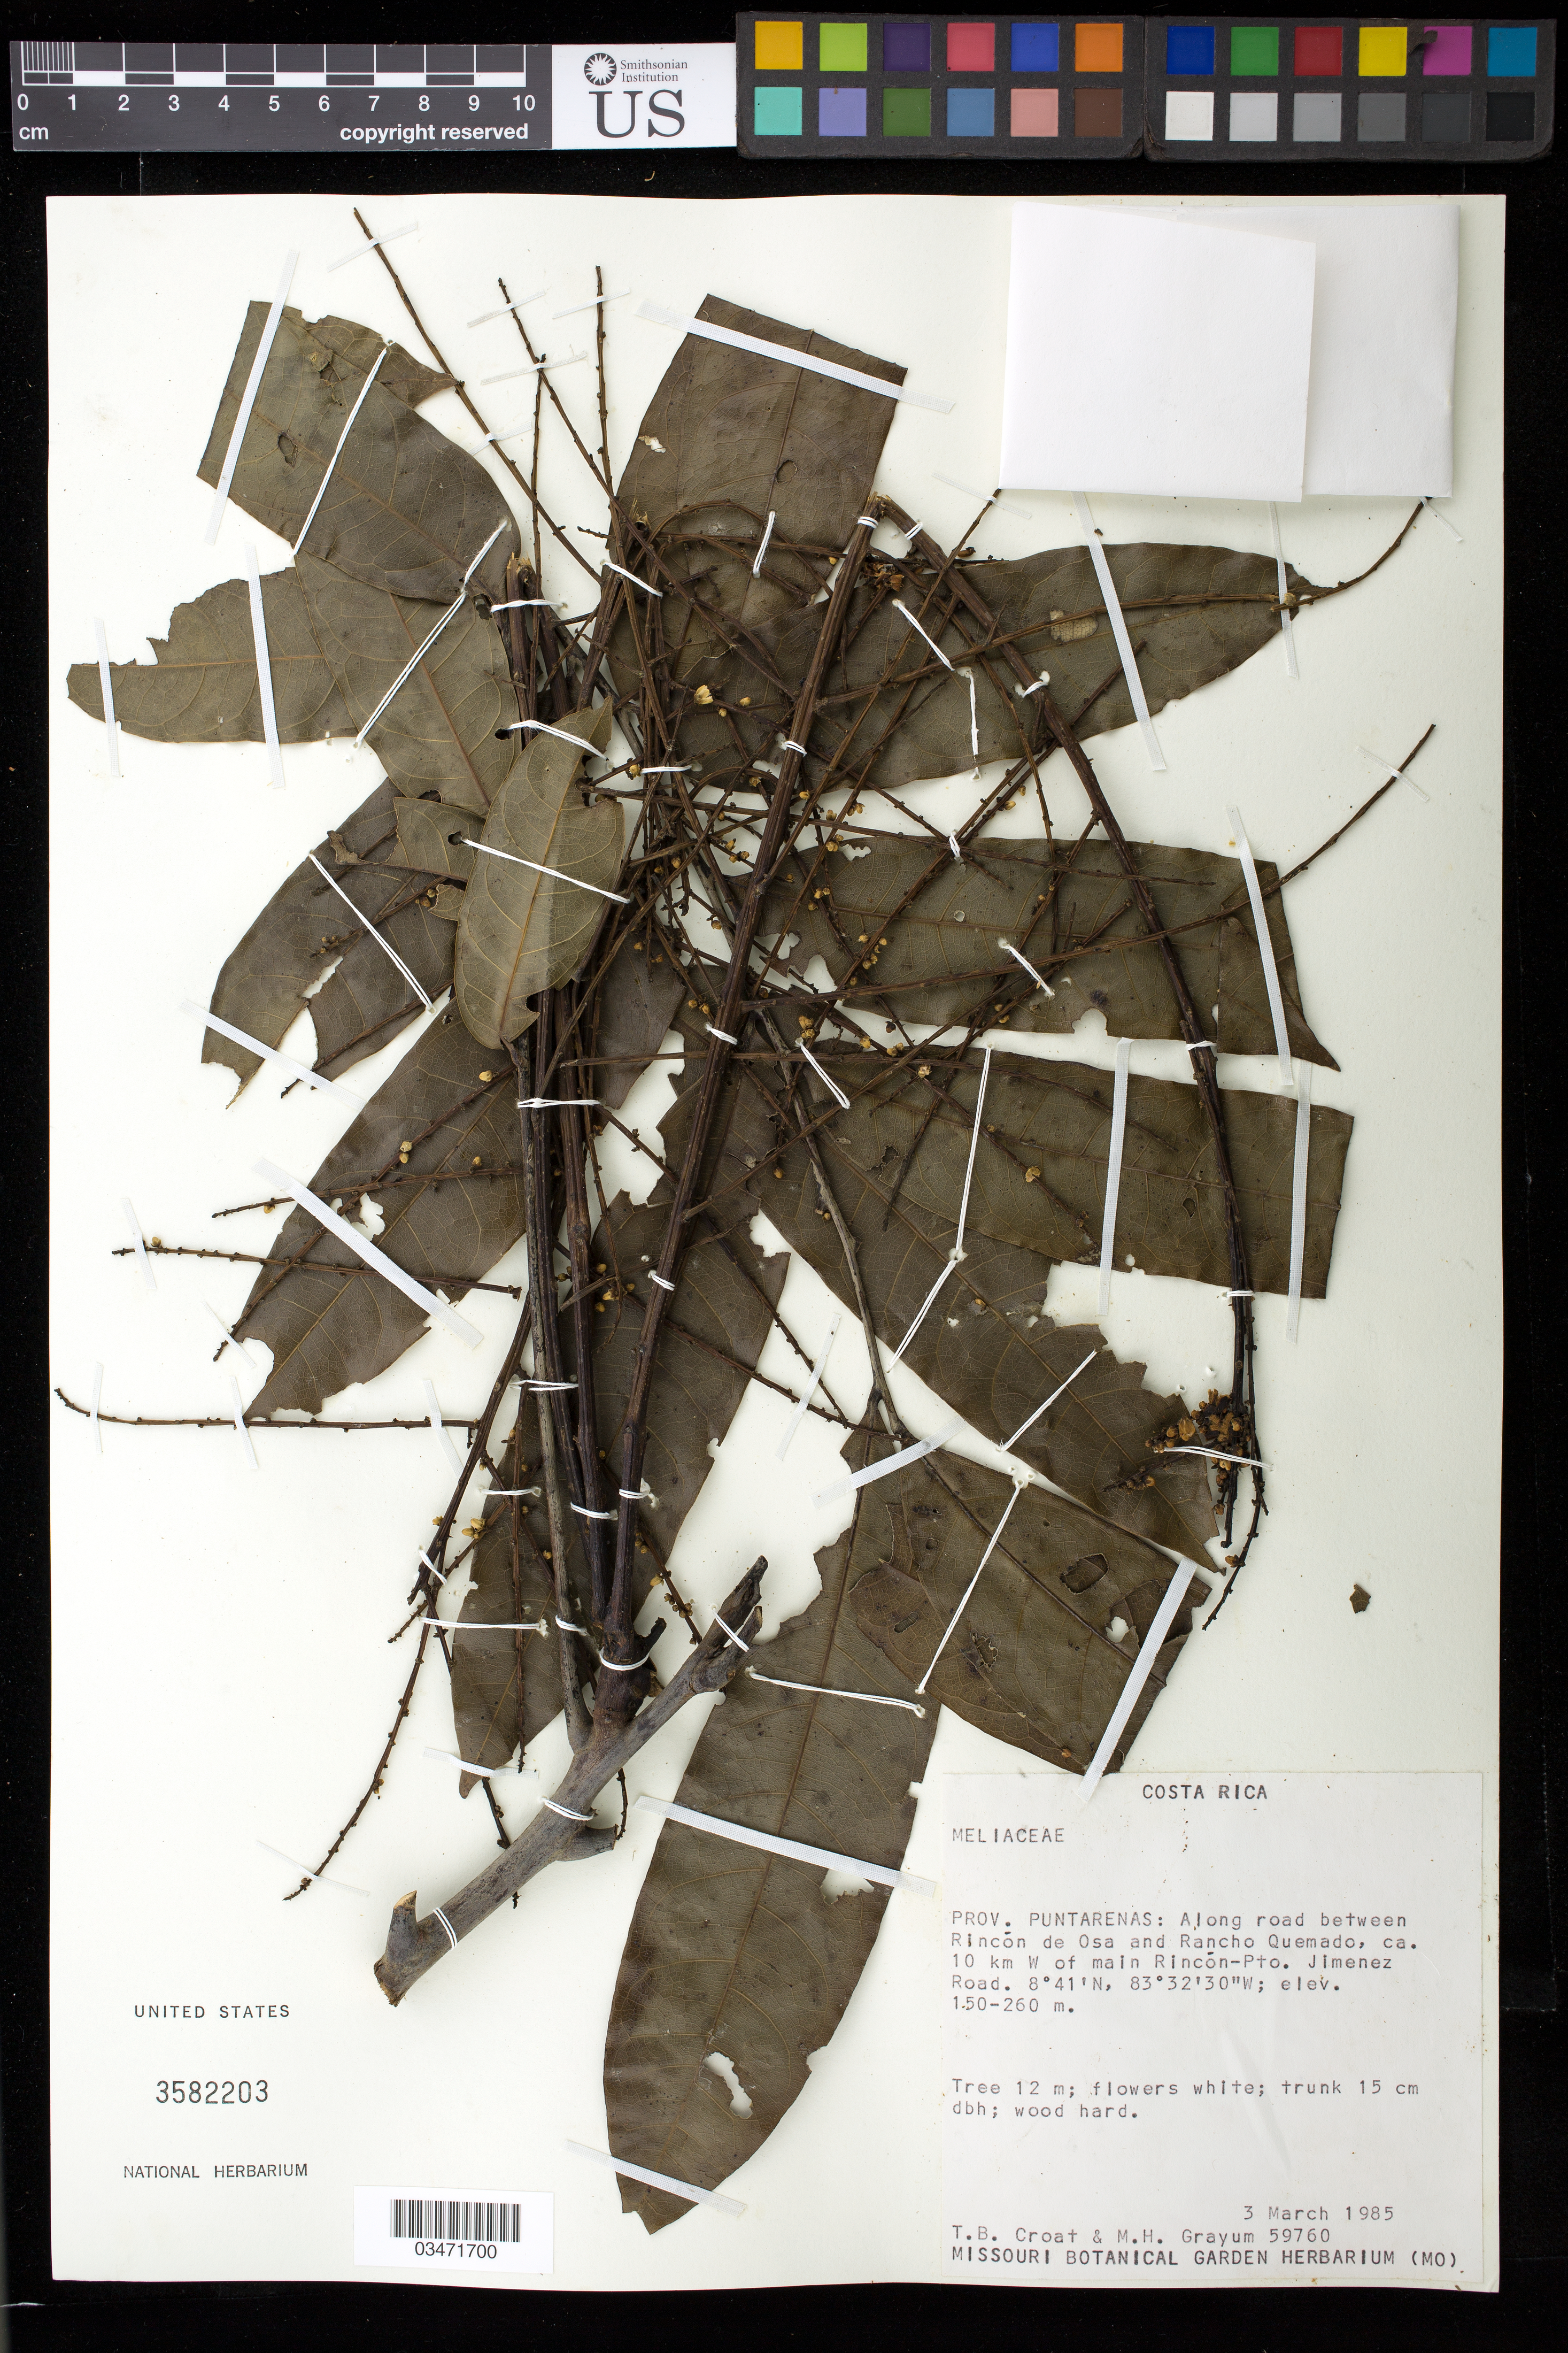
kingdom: Plantae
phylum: Tracheophyta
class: Magnoliopsida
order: Sapindales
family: Sapindaceae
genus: Talisia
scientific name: Talisia macrophylla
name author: (Mart.) Radlk.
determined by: Acevedo-Rodriguez, P., (US), Smithsonian Institution - National Museum of Natural History (UNITED STATES)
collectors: T. B. Croat & M. H. Grayum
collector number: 59760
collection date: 1985-03-03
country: Costa Rica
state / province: Puntarenas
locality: Between Rincón de Osa and Rancho Quemado, ca. 10 km W of main rincón-Pto. Jimenez Road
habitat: Along road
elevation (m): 150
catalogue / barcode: US 3582203